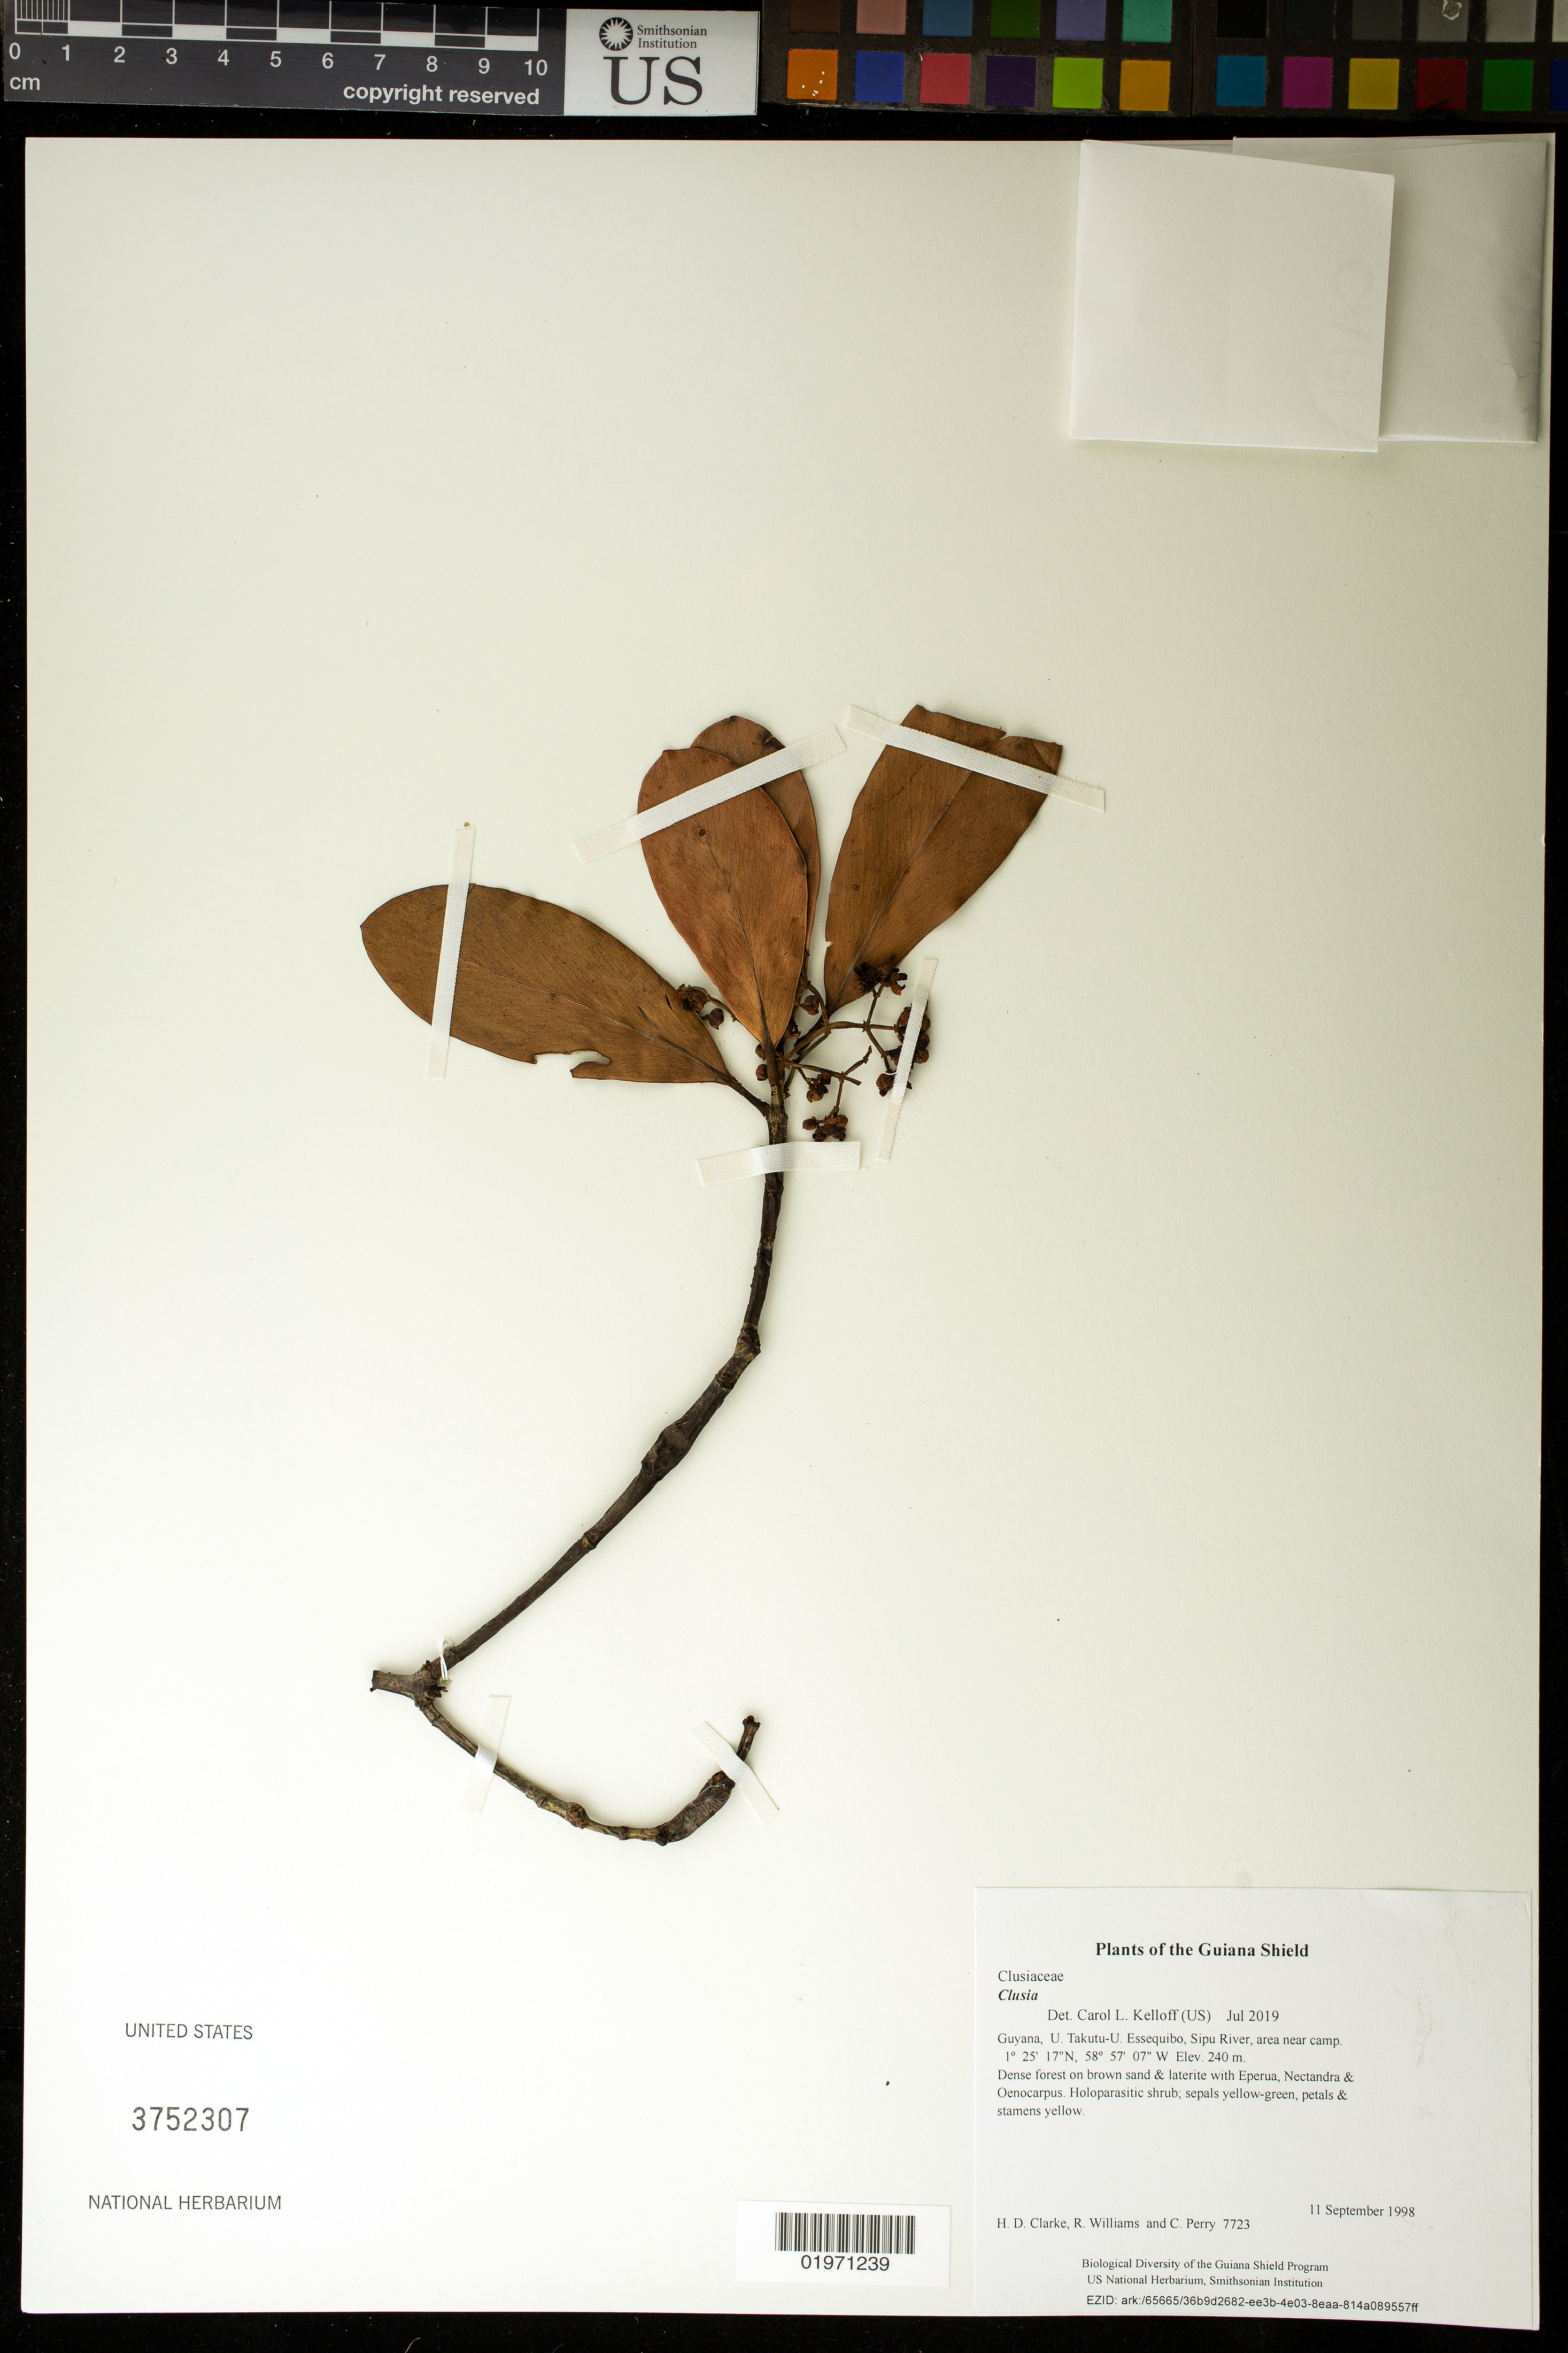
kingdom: Plantae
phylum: Tracheophyta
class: Magnoliopsida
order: Malpighiales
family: Clusiaceae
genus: Clusia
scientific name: Clusia sp.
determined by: Kelloff, Carol L., (US), Smithsonian Institution - National Museum of Natural History (UNITED STATES)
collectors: H. D. Clarke, R. Williams & C. Perry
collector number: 7723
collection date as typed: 11 September 1998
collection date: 1998-09-11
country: Guyana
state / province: U. Takutu-U. Essequibo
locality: Sipu River, area near camp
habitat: Dense forest on brown sand & laterite with Eperua, Nectandra & Oenocarpus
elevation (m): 240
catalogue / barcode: US 3752307